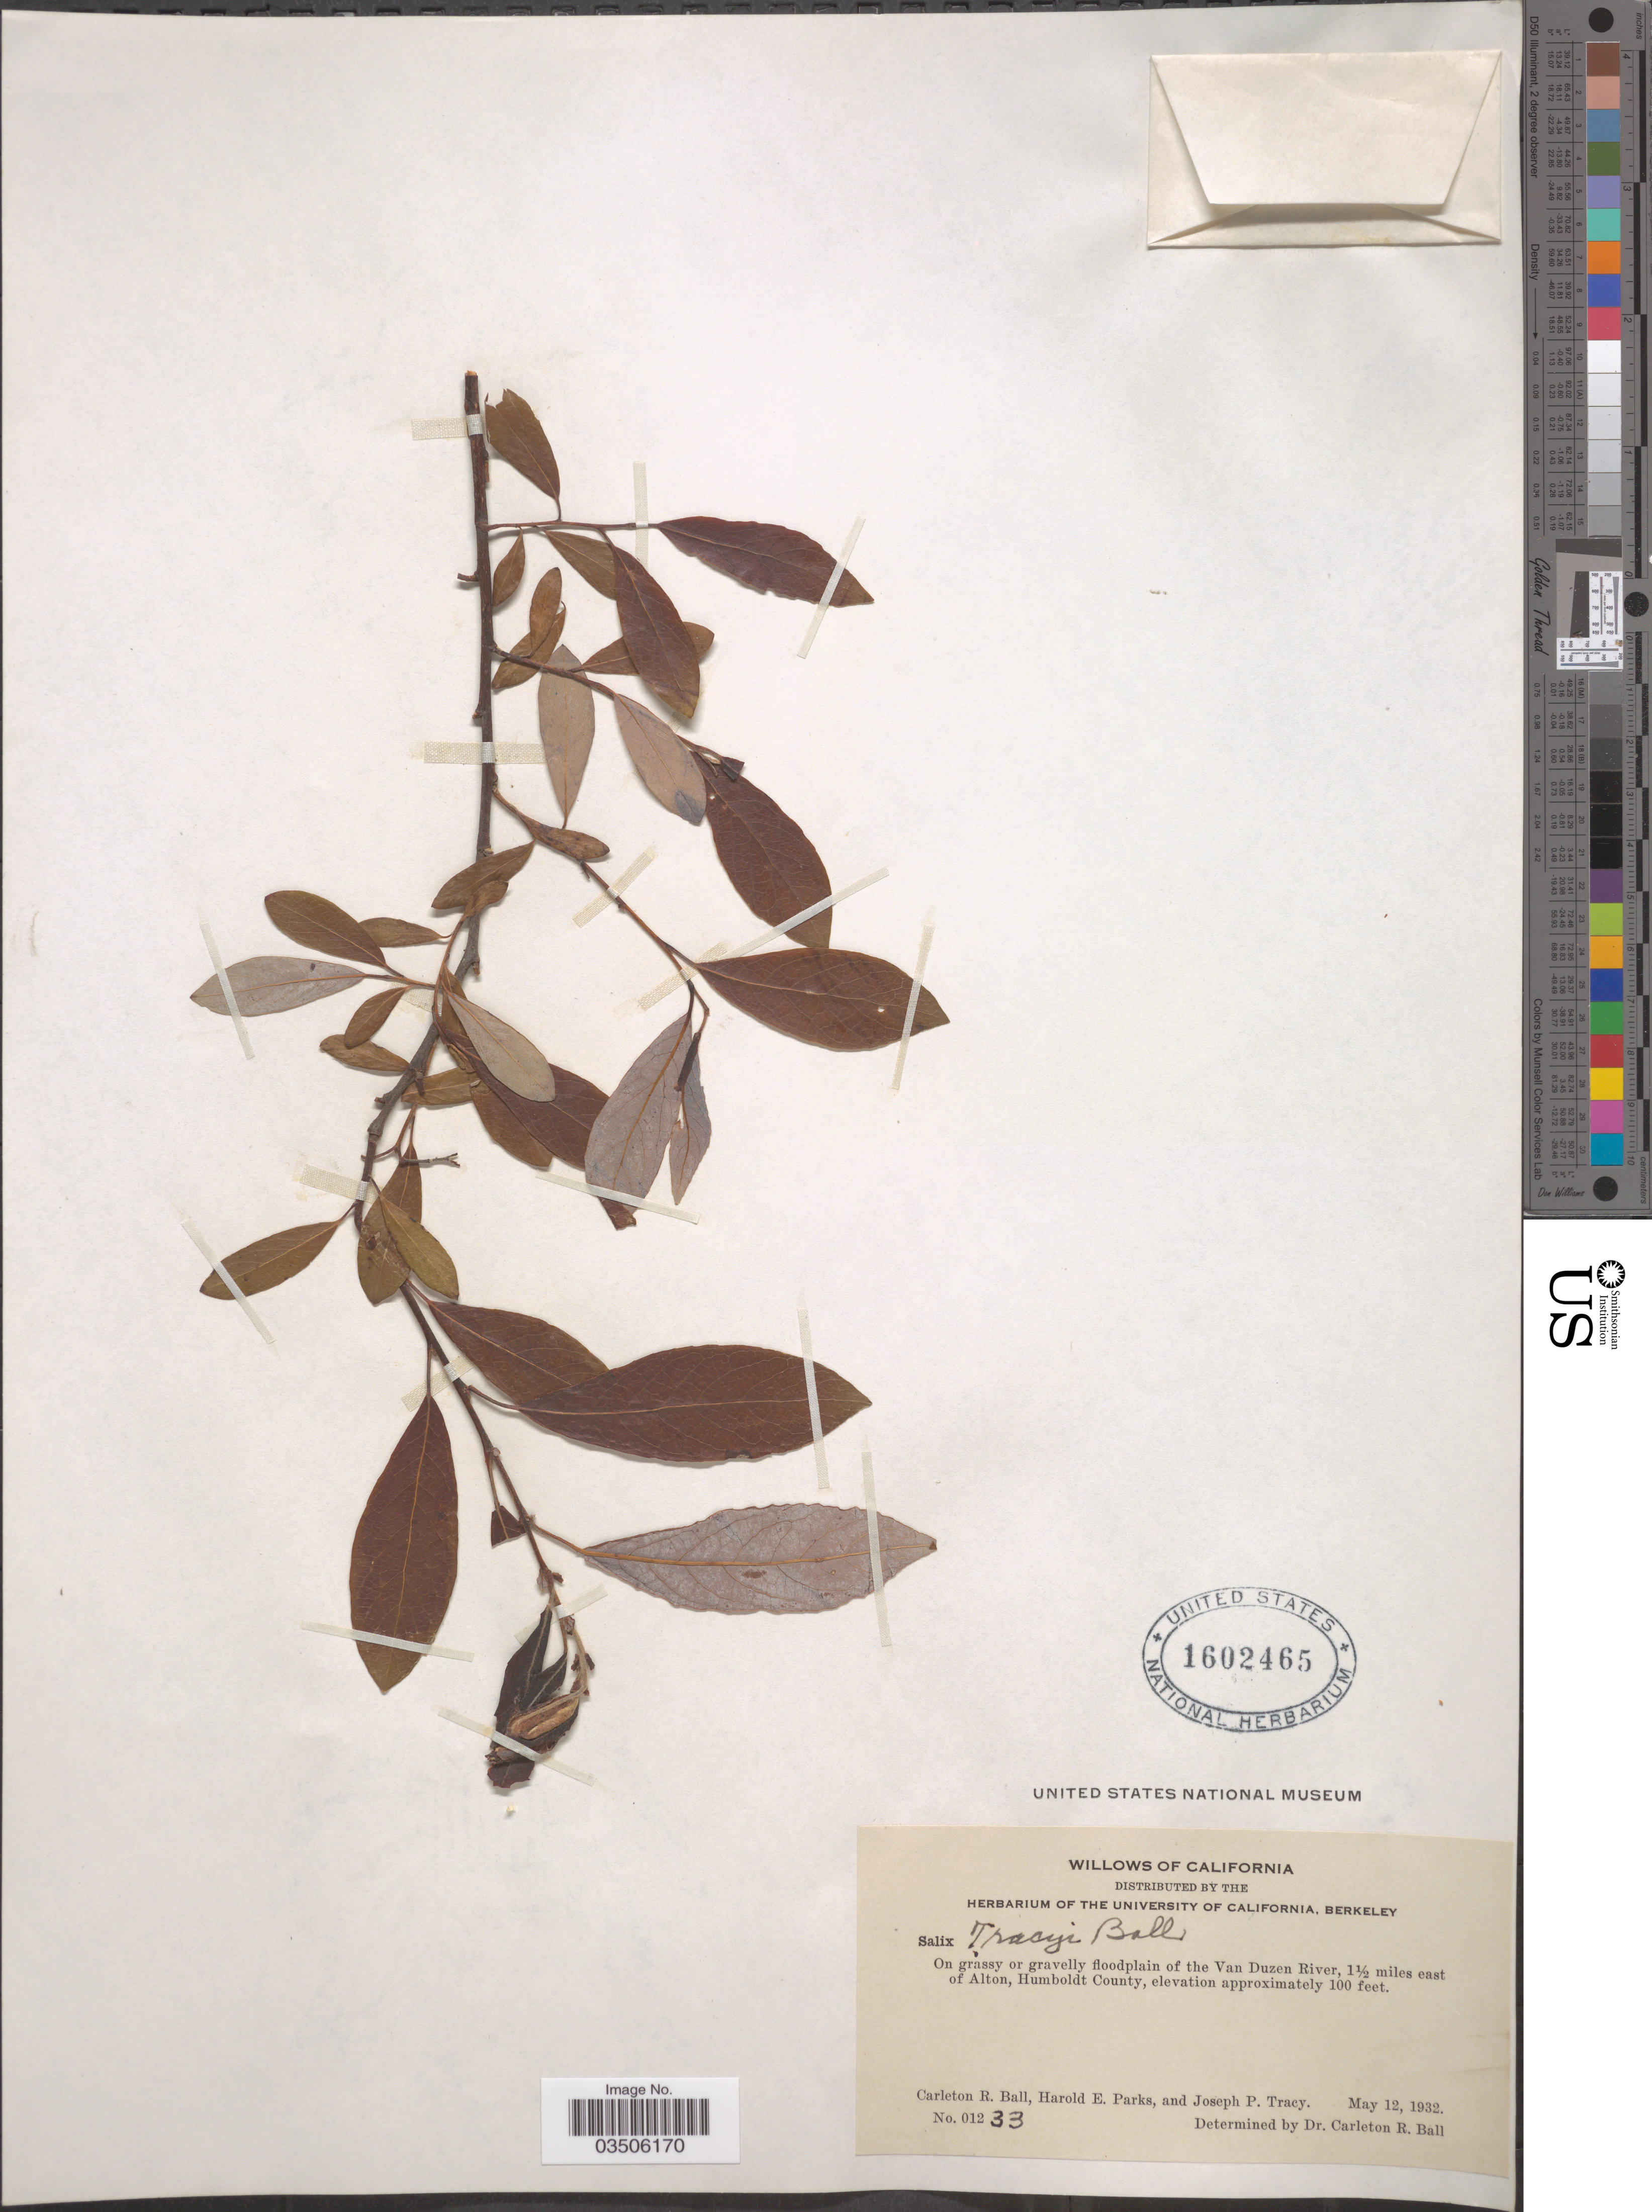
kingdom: Plantae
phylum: Tracheophyta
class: Magnoliopsida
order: Malpighiales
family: Salicaceae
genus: Salix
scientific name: Salix tracyi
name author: C.R. Ball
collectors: R. H. Ball, H. E. Parks & J. Tracy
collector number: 01233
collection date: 1932-05-12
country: United States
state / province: California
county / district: Humboldt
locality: Floodplain of the Van Duzen River, 1½ miles east of Alton, Humboldt County.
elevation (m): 30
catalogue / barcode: US 1602465